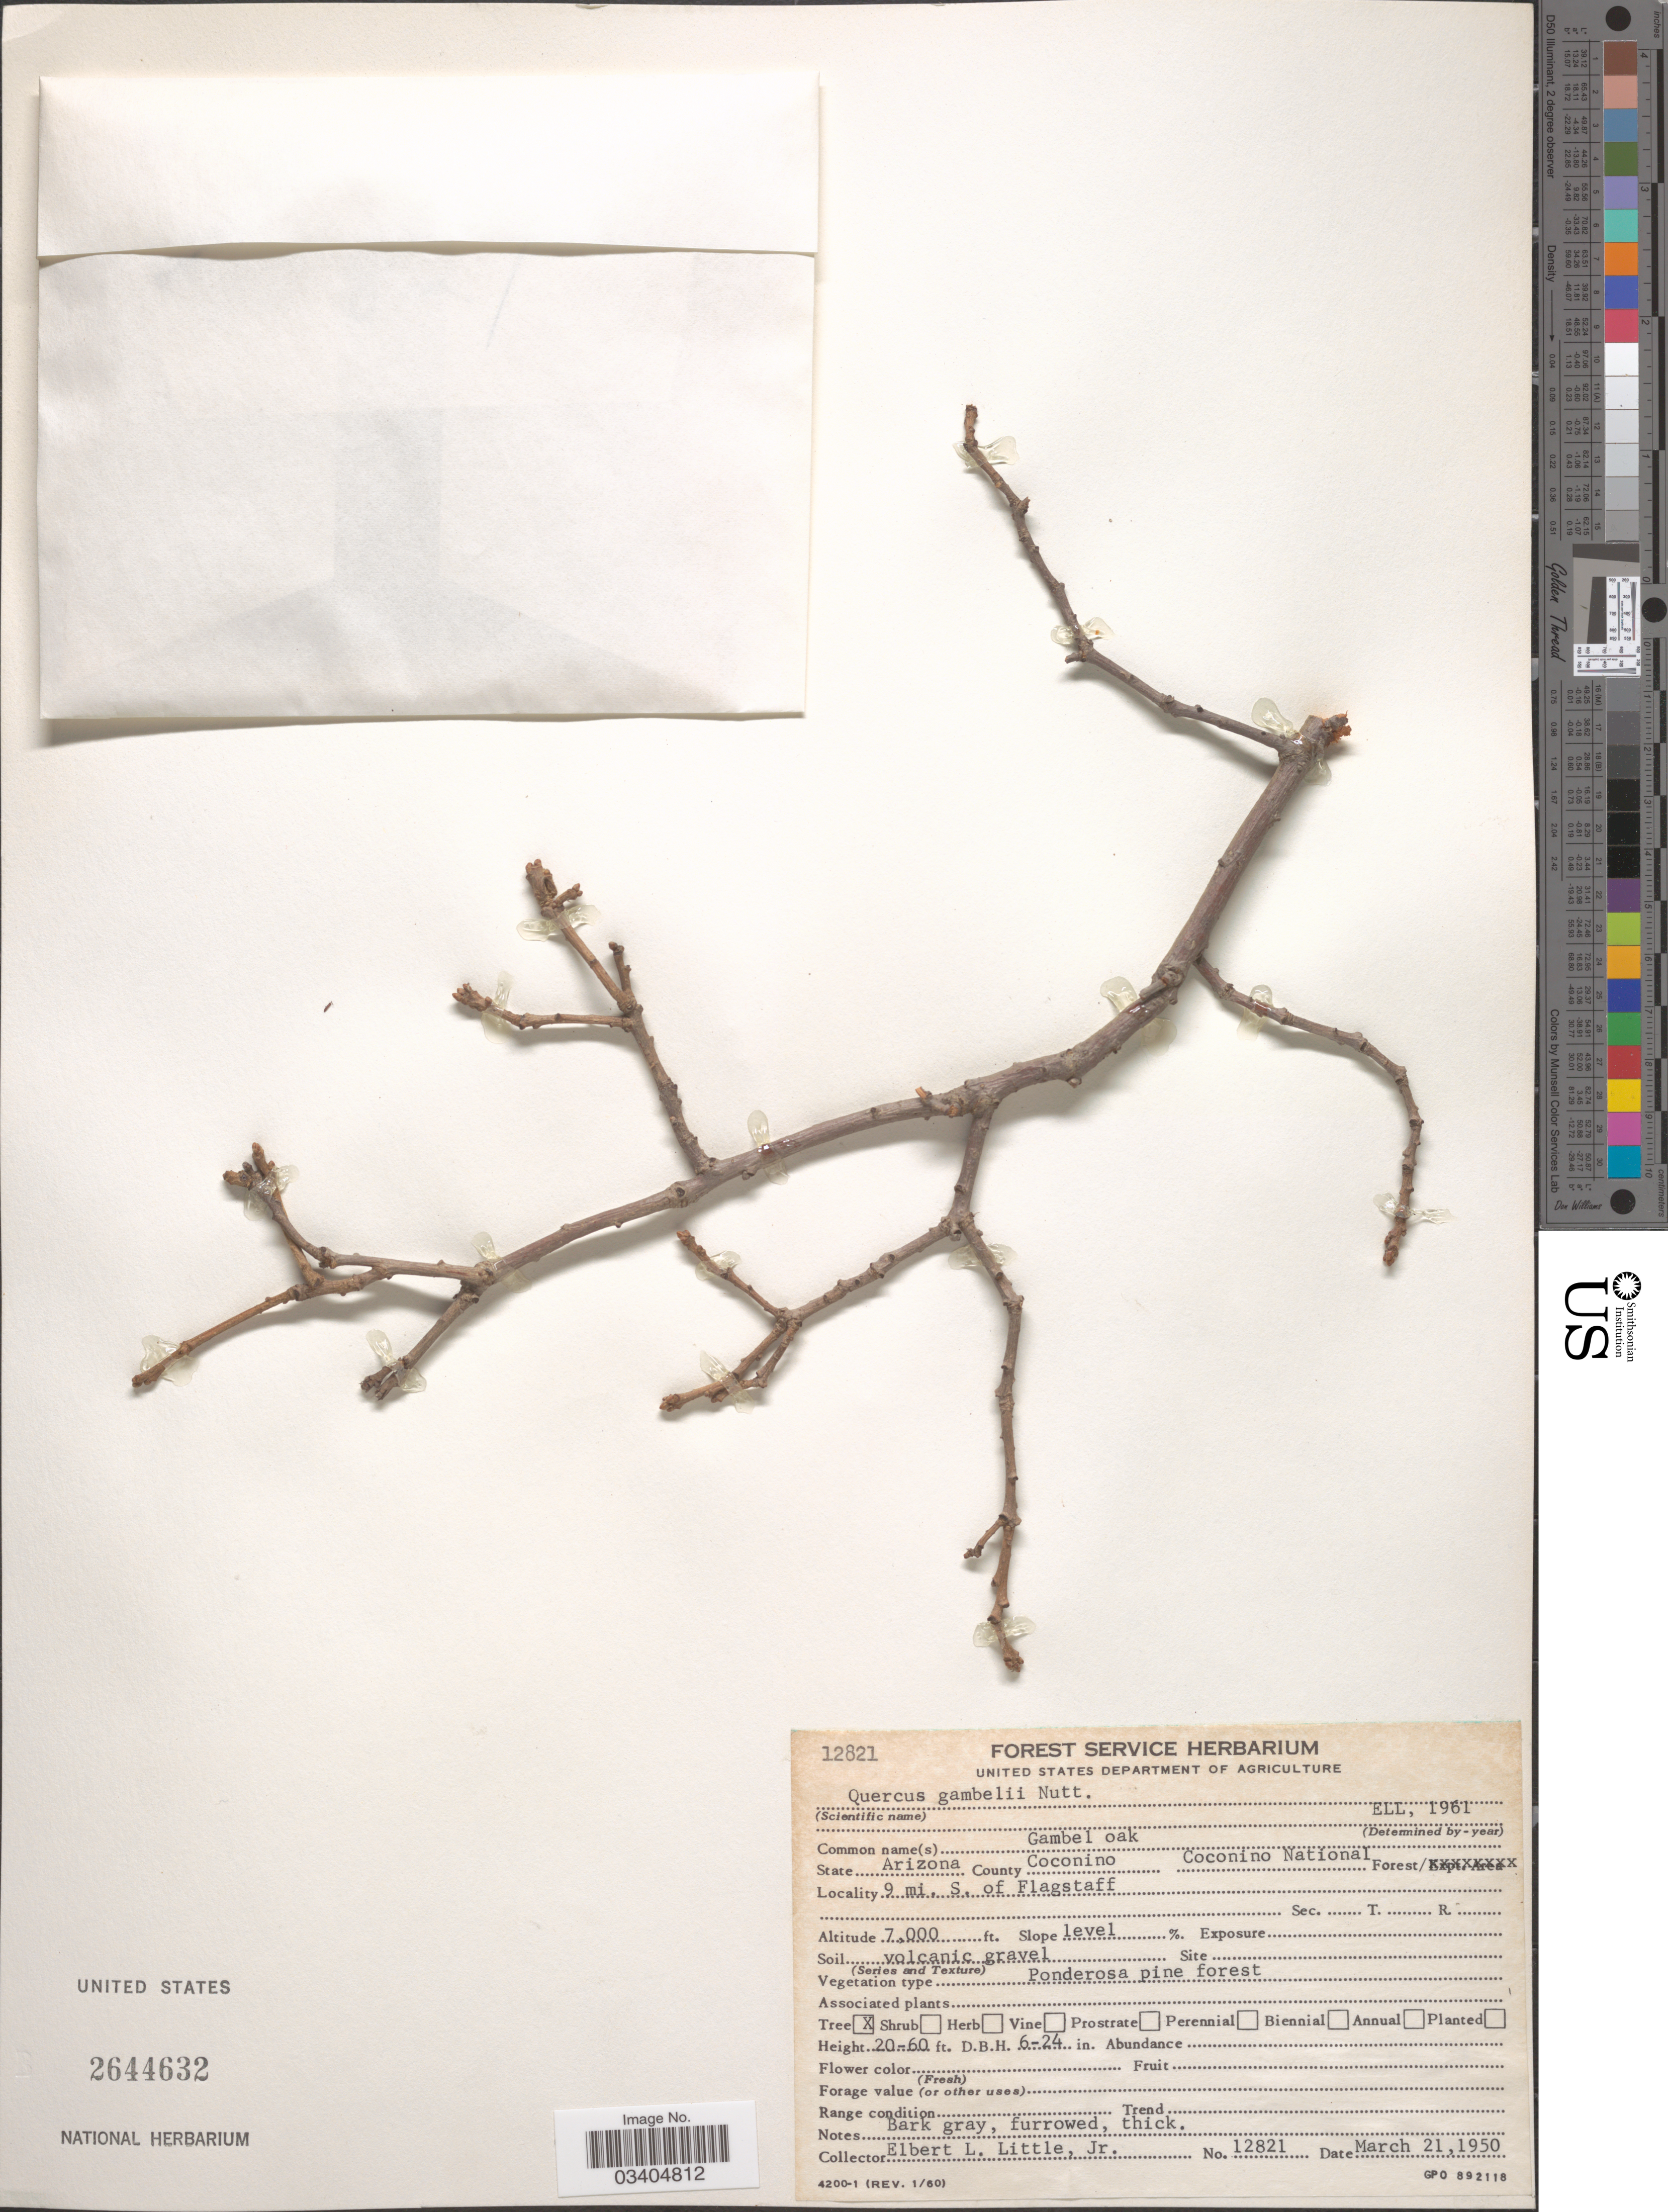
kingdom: Plantae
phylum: Tracheophyta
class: Magnoliopsida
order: Fagales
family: Fagaceae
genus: Quercus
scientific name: Quercus gambelii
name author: Nutt.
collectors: E. L. Little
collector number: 12821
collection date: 1950-03-21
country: United States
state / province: Arizona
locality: County Coconino. Coconino National Forest. 9 mi. S. of Flagstaff.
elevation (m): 2134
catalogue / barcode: US 2644632